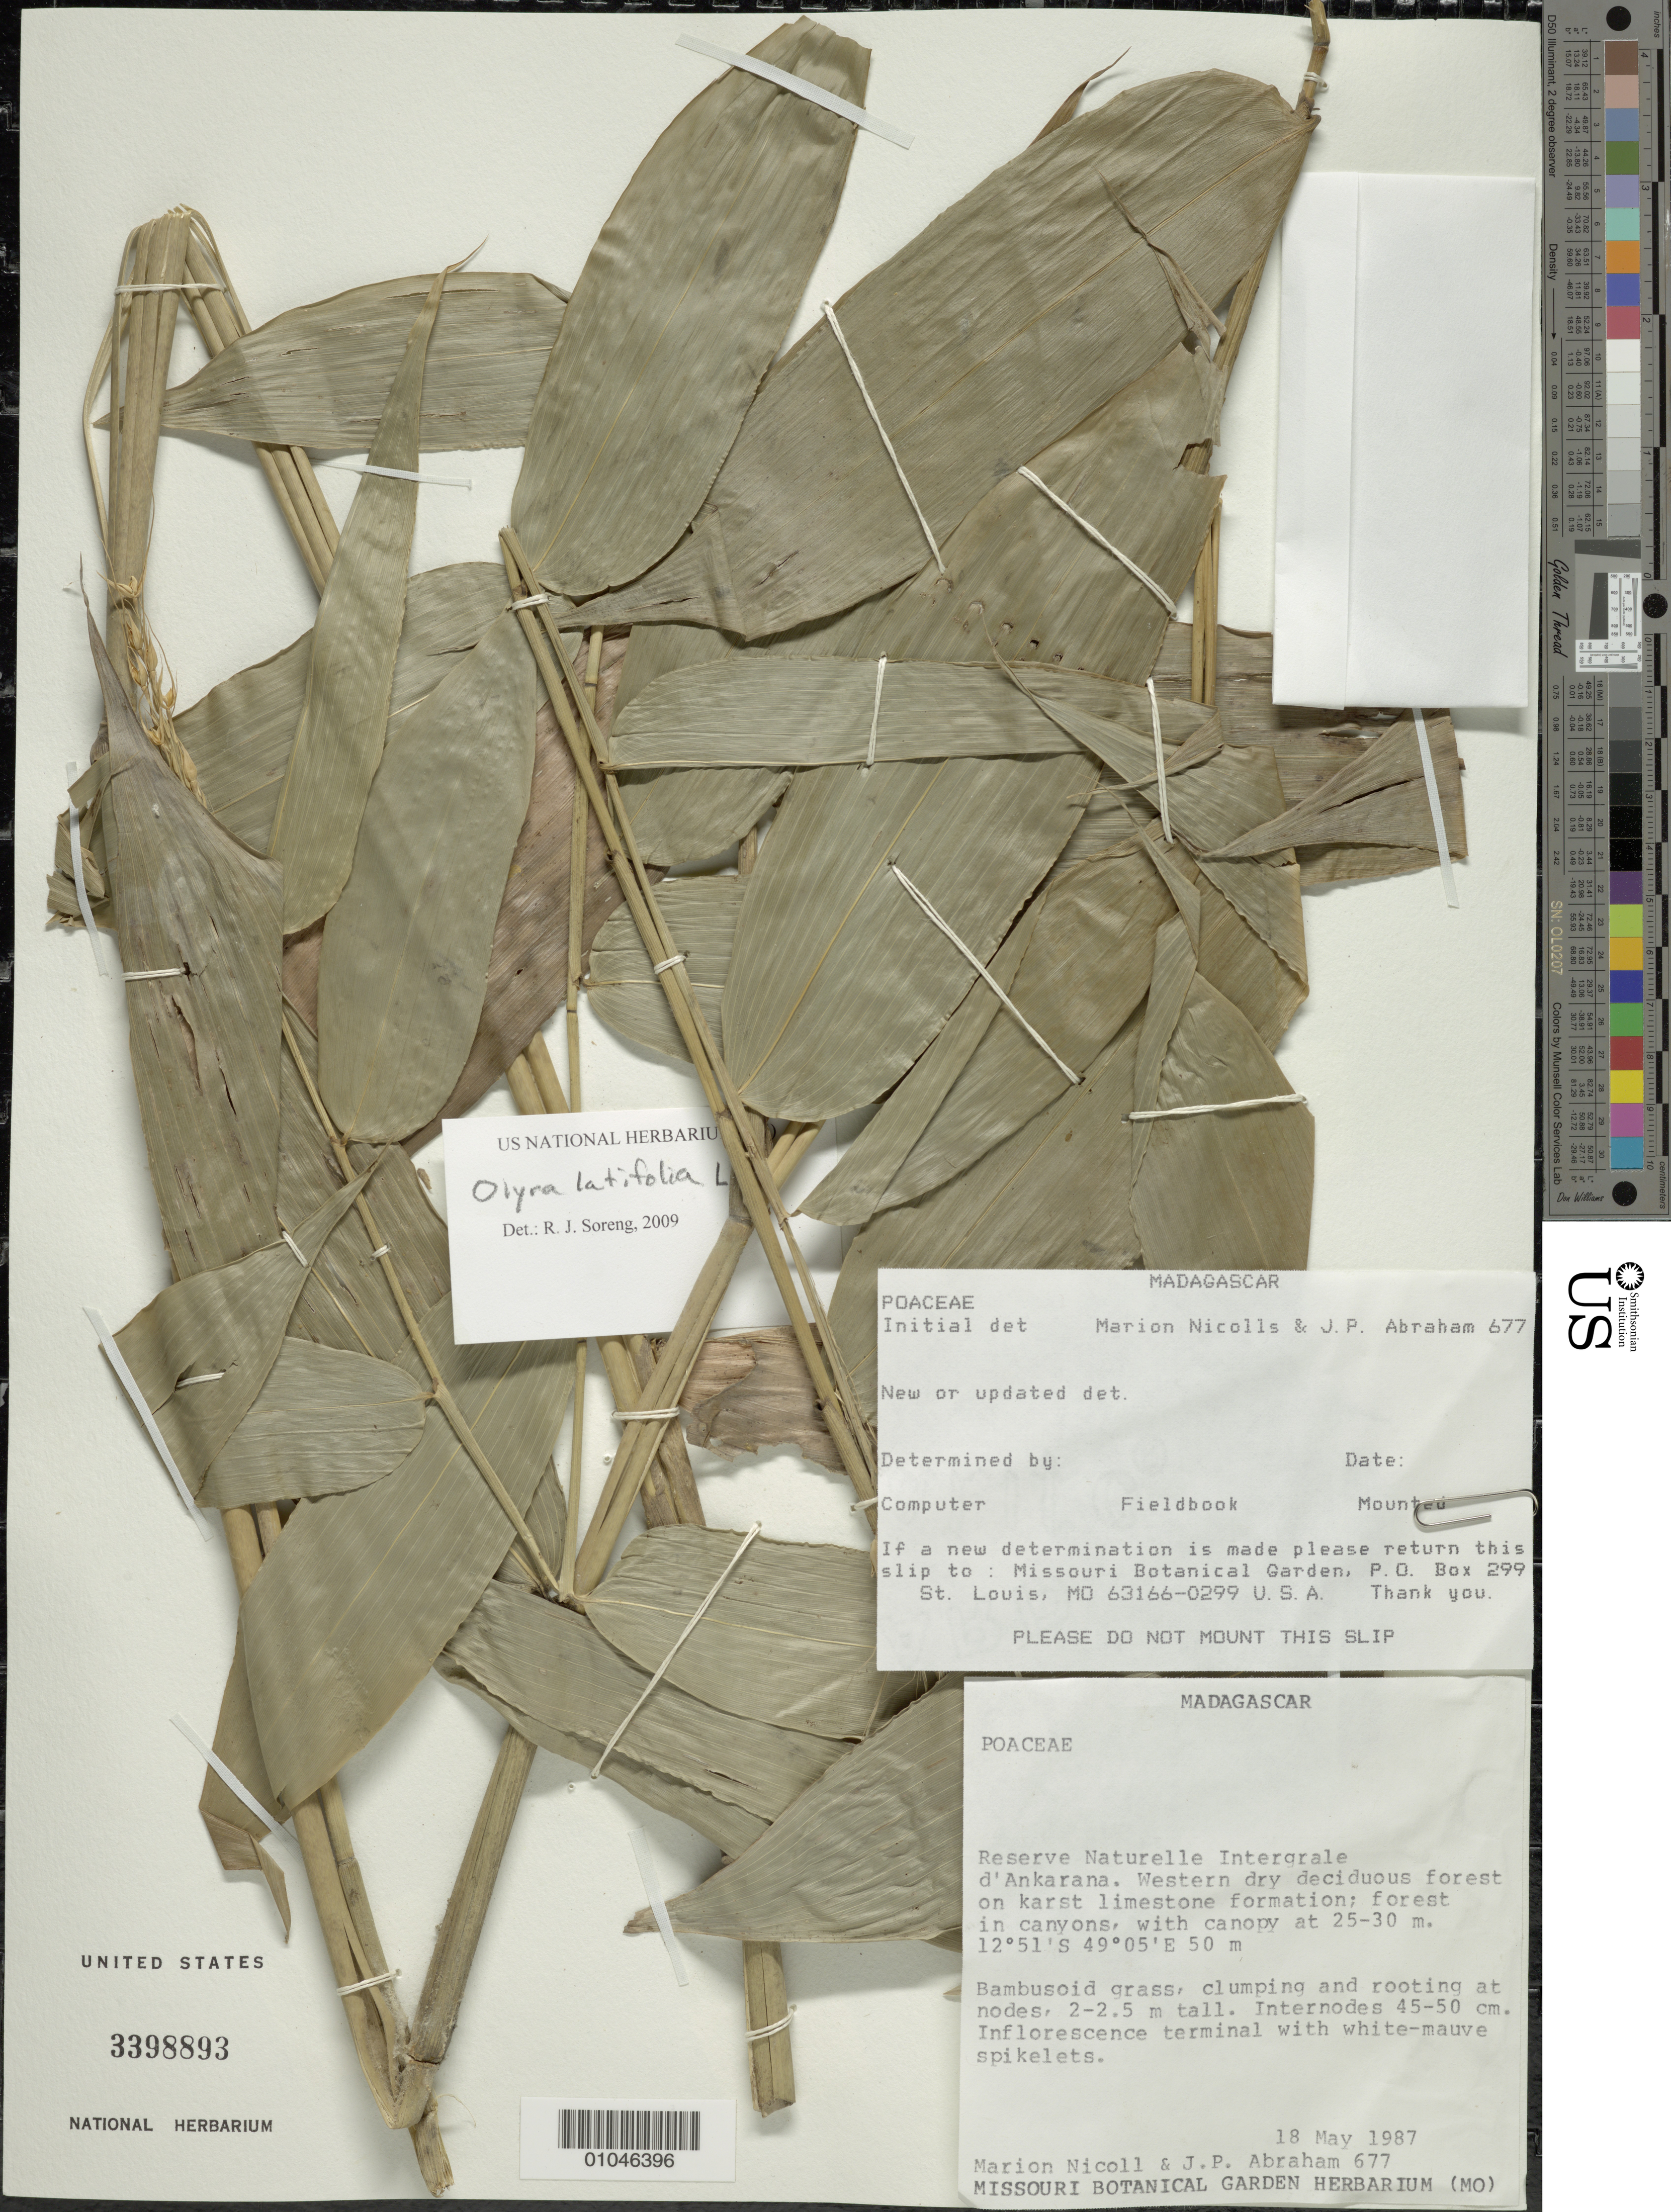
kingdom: Plantae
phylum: Tracheophyta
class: Liliopsida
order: Poales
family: Poaceae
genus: Olyra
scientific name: Olyra latifolia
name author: L.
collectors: M. Nicoll & J. P. Abraham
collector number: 677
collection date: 1977-05-18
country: Madagascar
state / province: Diana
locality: Reserve Naturelle Intergrale d'Ankarana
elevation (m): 50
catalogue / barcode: US 3398893